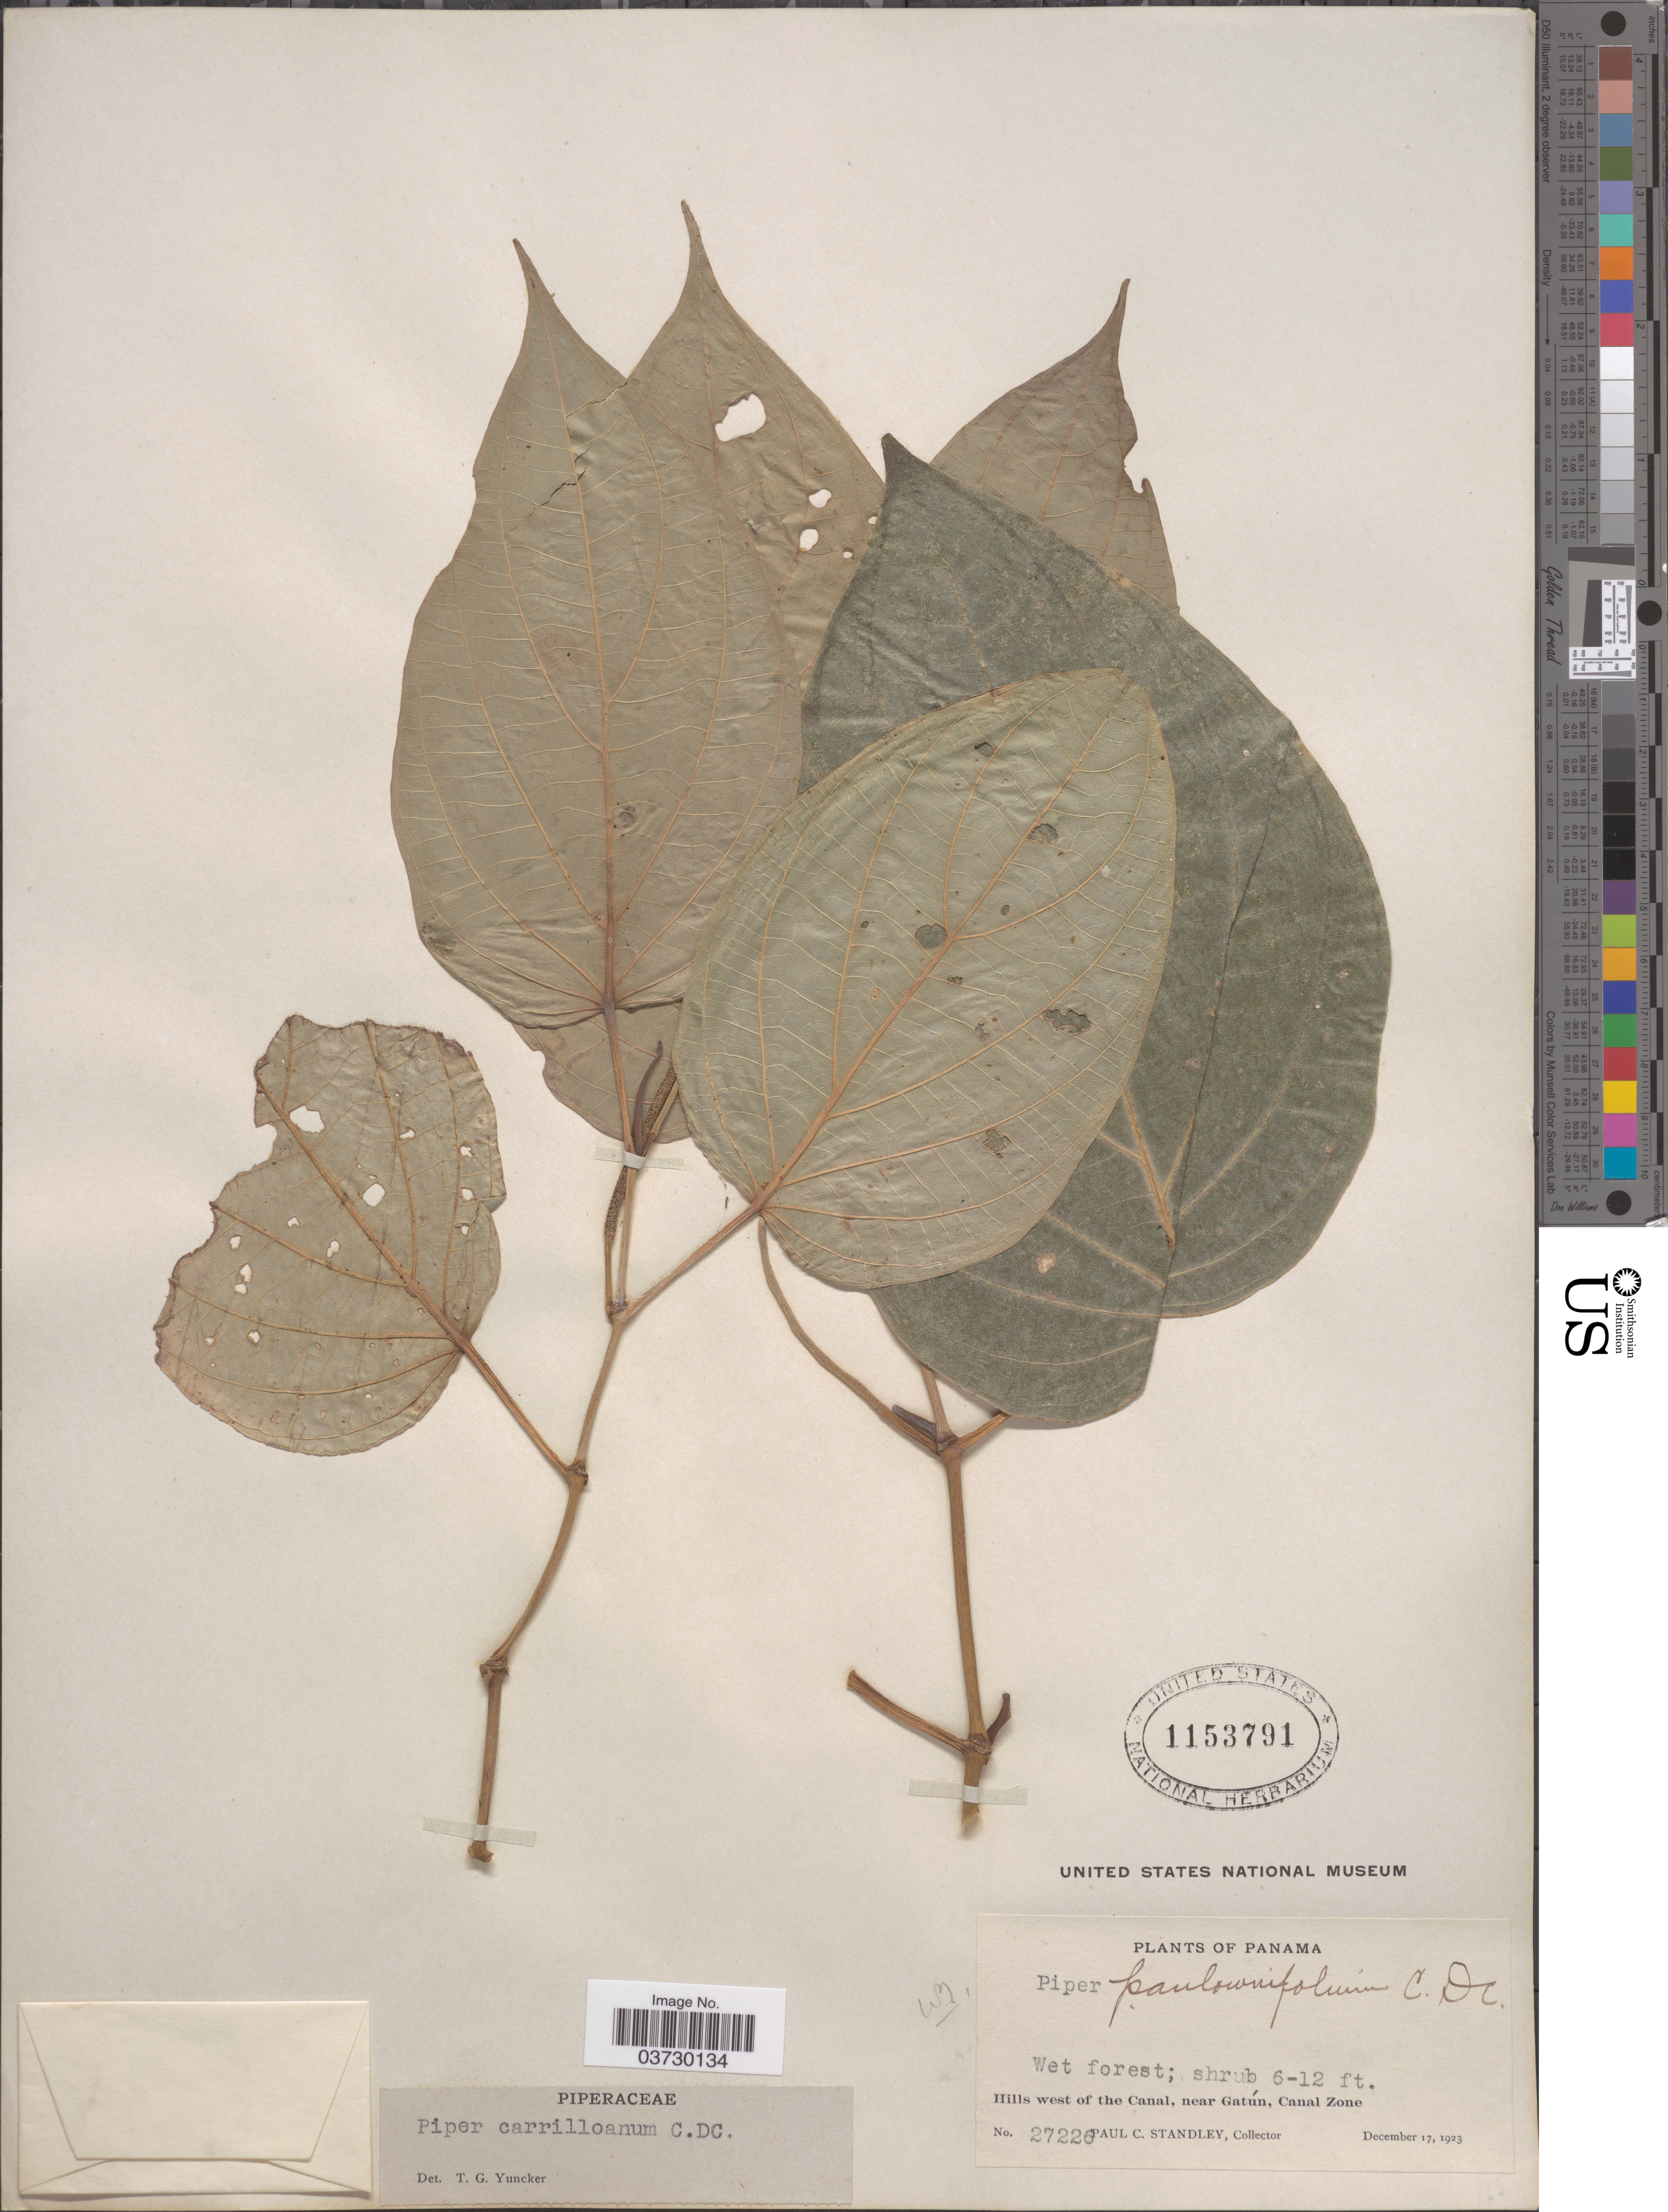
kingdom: Plantae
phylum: Tracheophyta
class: Magnoliopsida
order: Piperales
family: Piperaceae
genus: Piper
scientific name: Piper carrilloanum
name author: C. DC.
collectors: P. C. Standley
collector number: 27226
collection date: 1923-12-17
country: Panama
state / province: Colón / Panamá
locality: Hills west of the Canal, near Gatún, Canal Zone.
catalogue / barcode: US 1153791